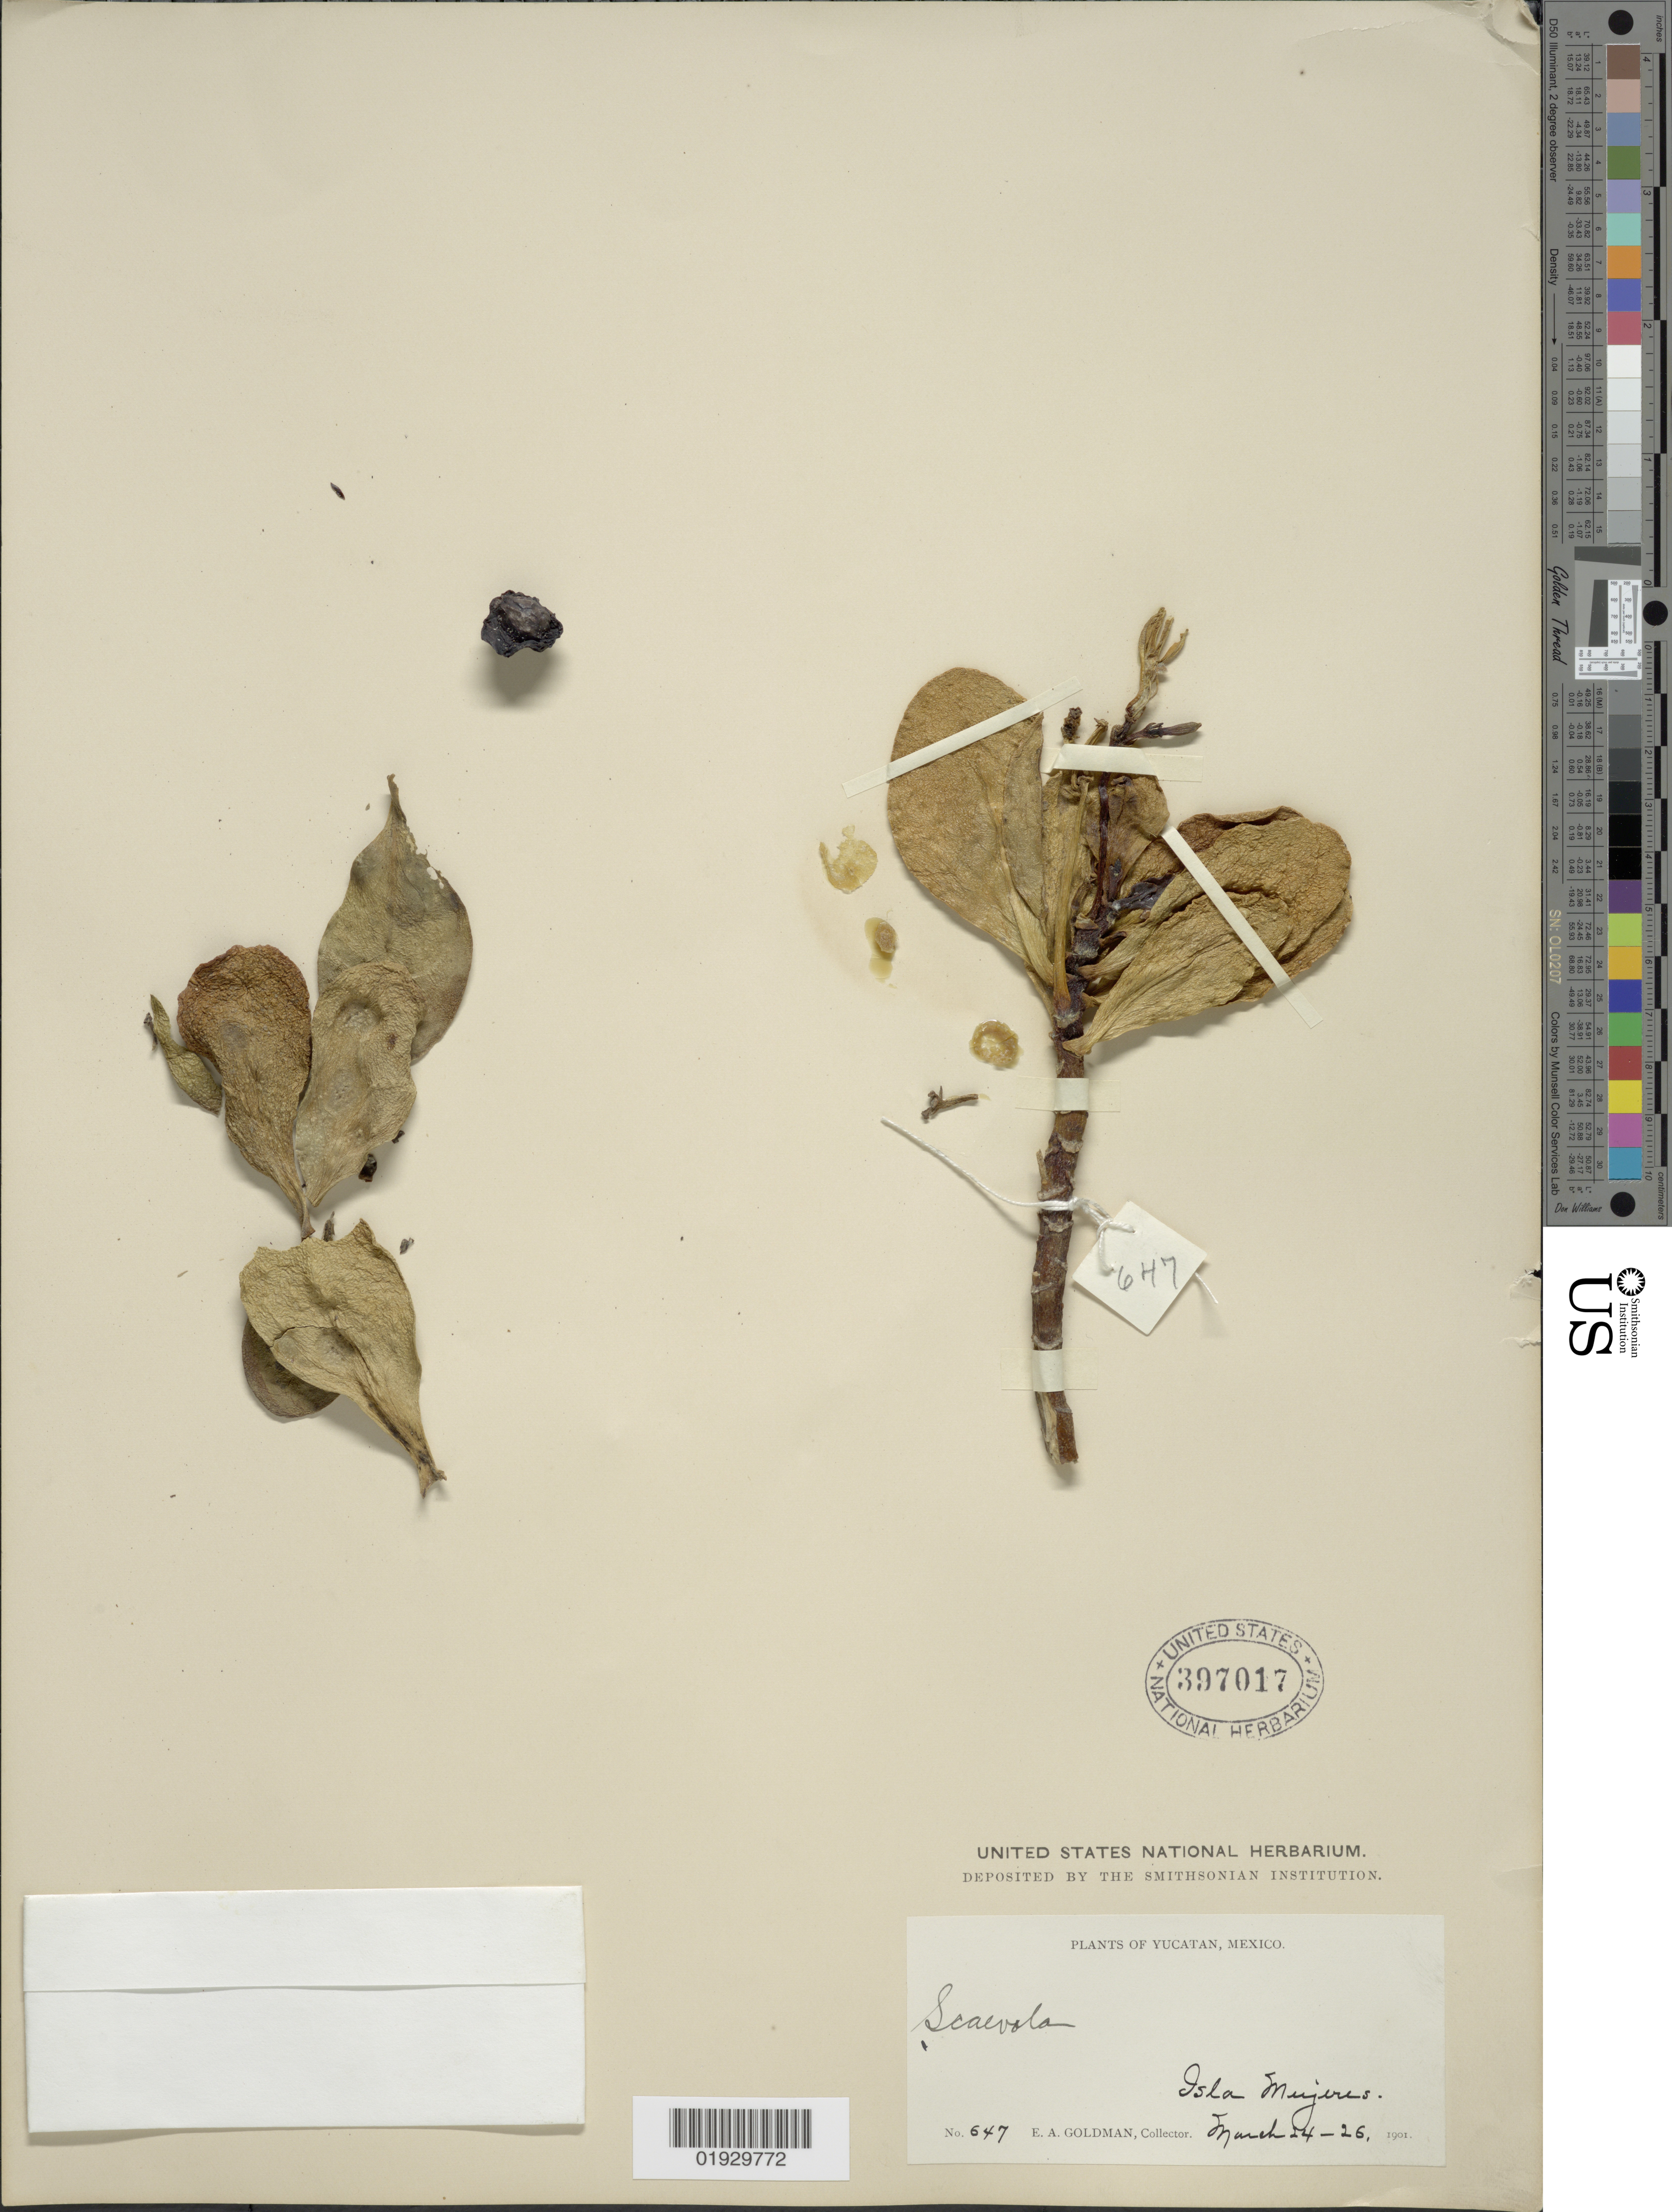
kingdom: Plantae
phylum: Tracheophyta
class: Magnoliopsida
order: Asterales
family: Goodeniaceae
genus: Scaevola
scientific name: Scaevola plumieri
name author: (L.) Vahl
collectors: E. A. Goldman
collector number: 647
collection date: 1901-03-24/1901-03-26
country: Mexico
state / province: Yucatán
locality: Isla Mujeres.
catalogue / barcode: US 397017